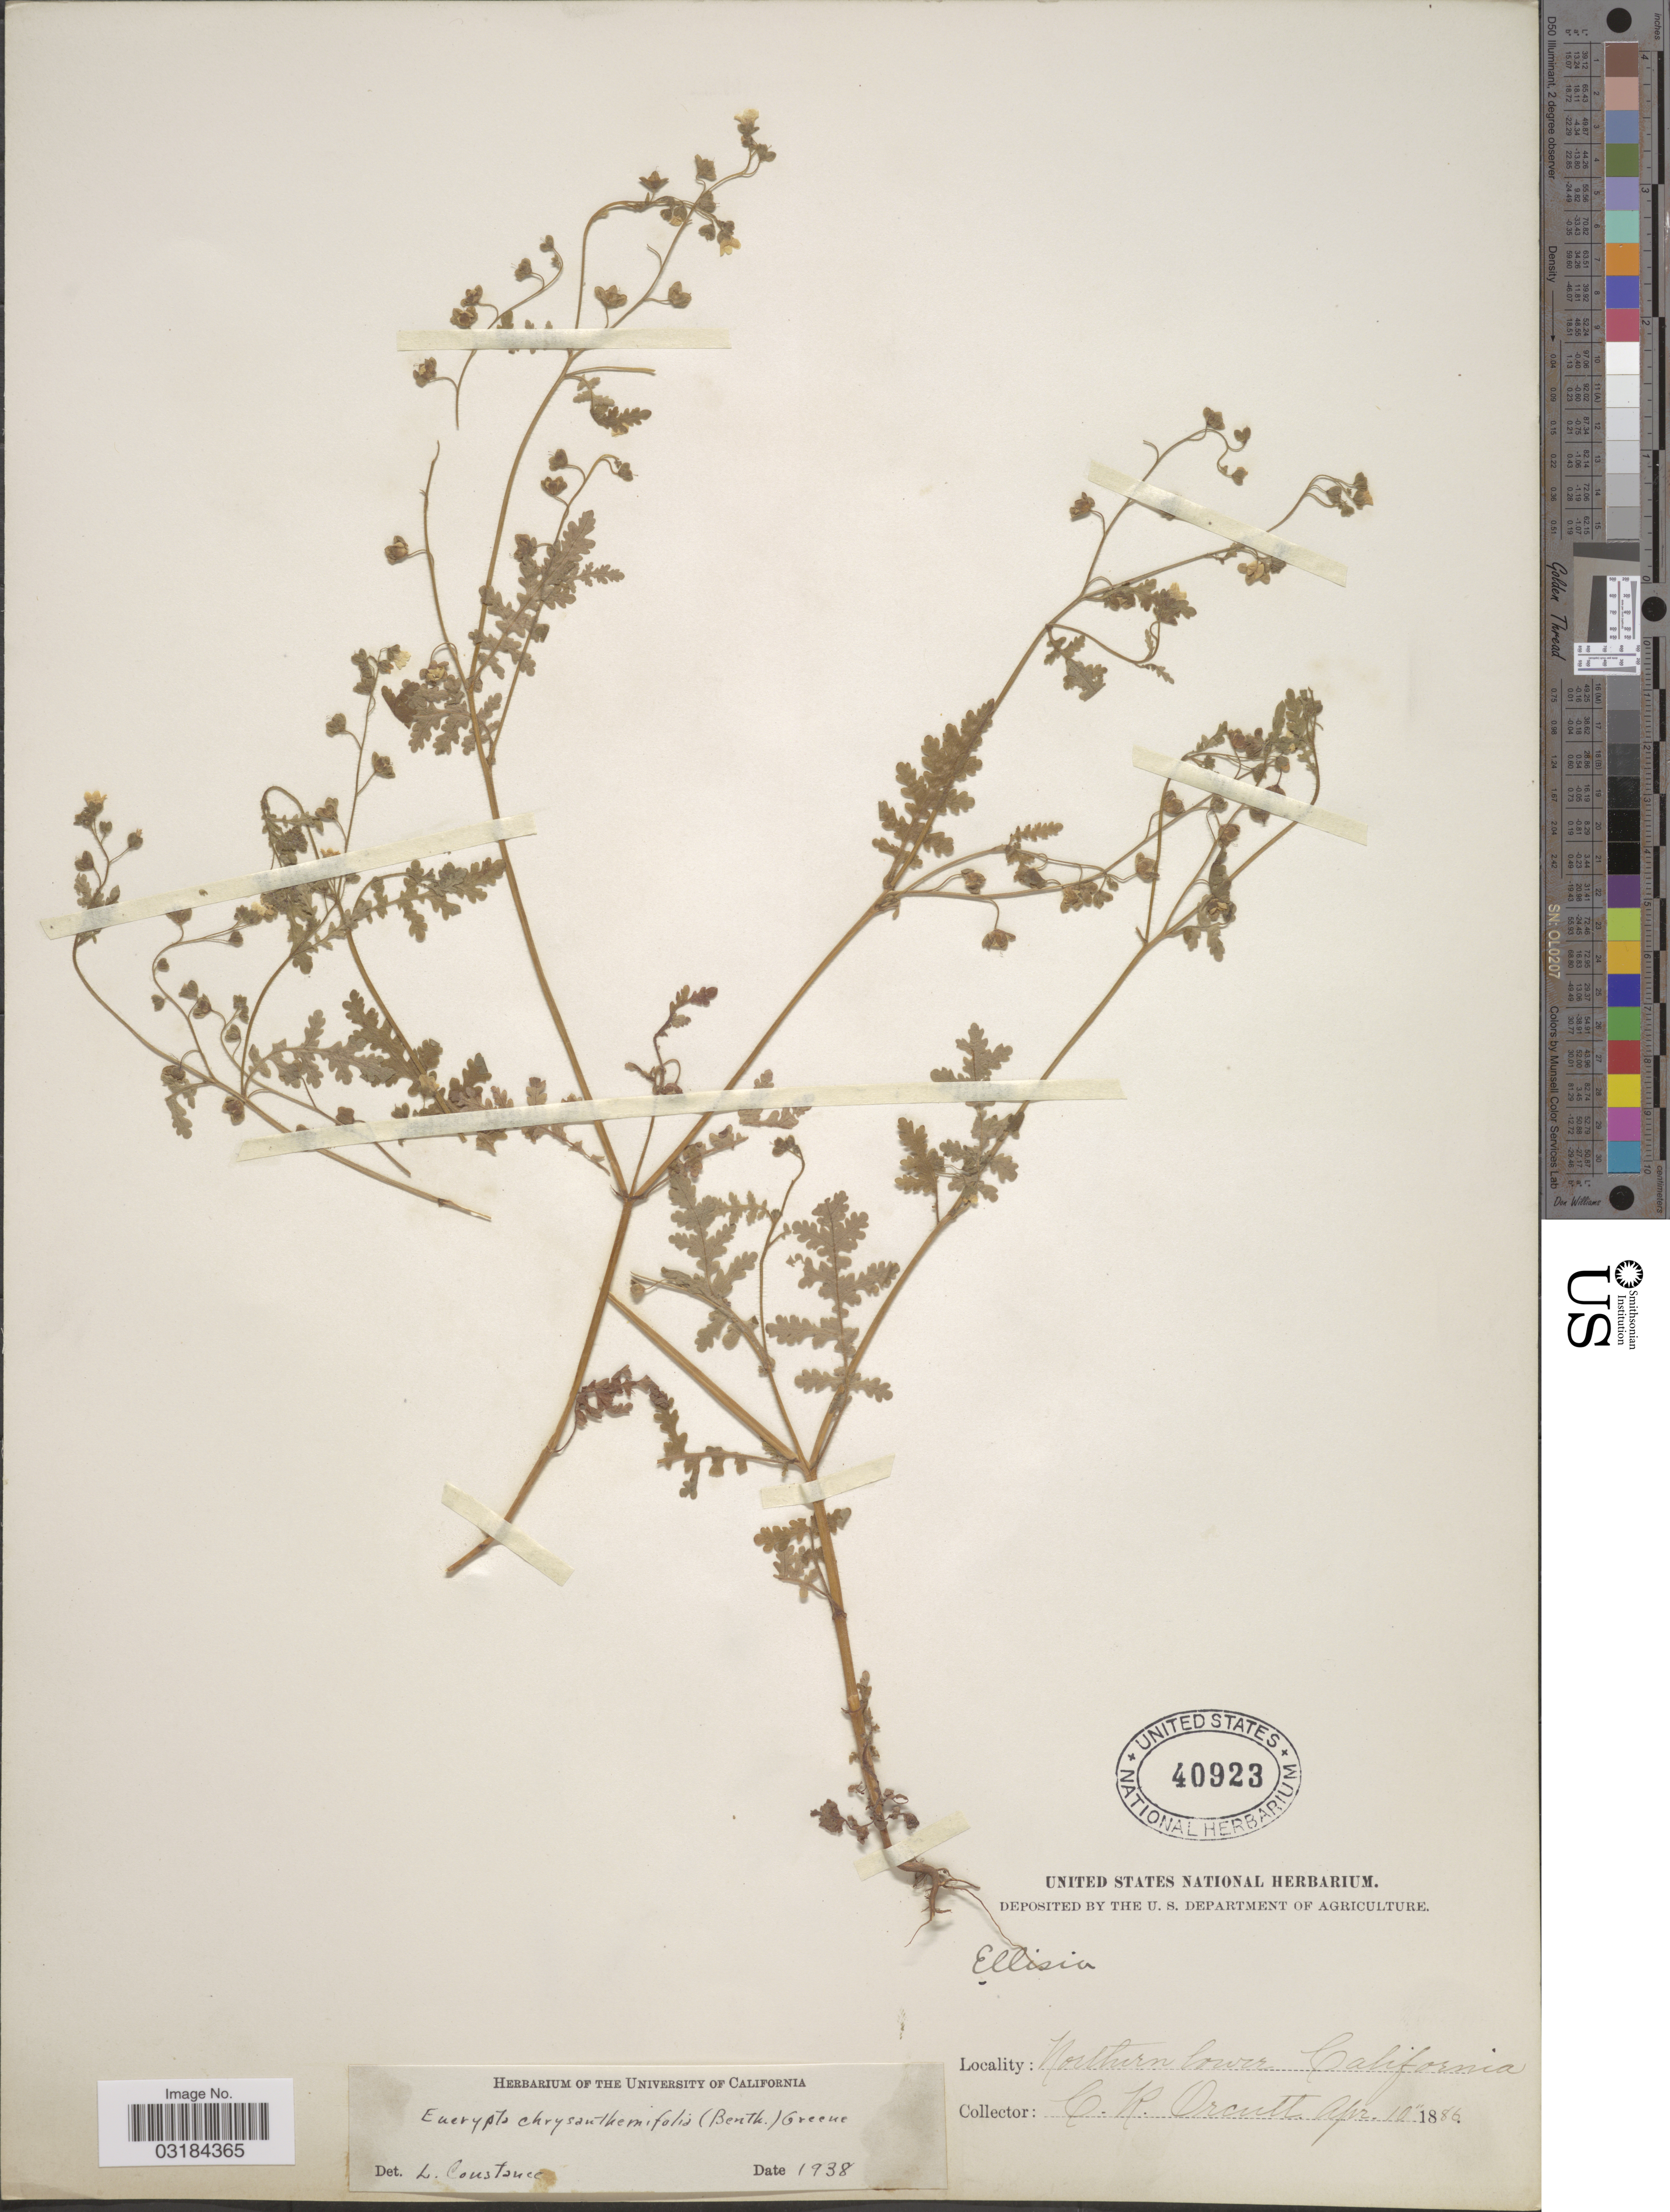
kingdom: Plantae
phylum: Tracheophyta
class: Magnoliopsida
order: Boraginales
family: Hydrophyllaceae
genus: Eucrypta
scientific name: Eucrypta chrysanthemifolia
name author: (Benth.) Greene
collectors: C. R. Orcutt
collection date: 1886-04-10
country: Mexico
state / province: Baja California Norte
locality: Northern Lower California.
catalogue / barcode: US 40923